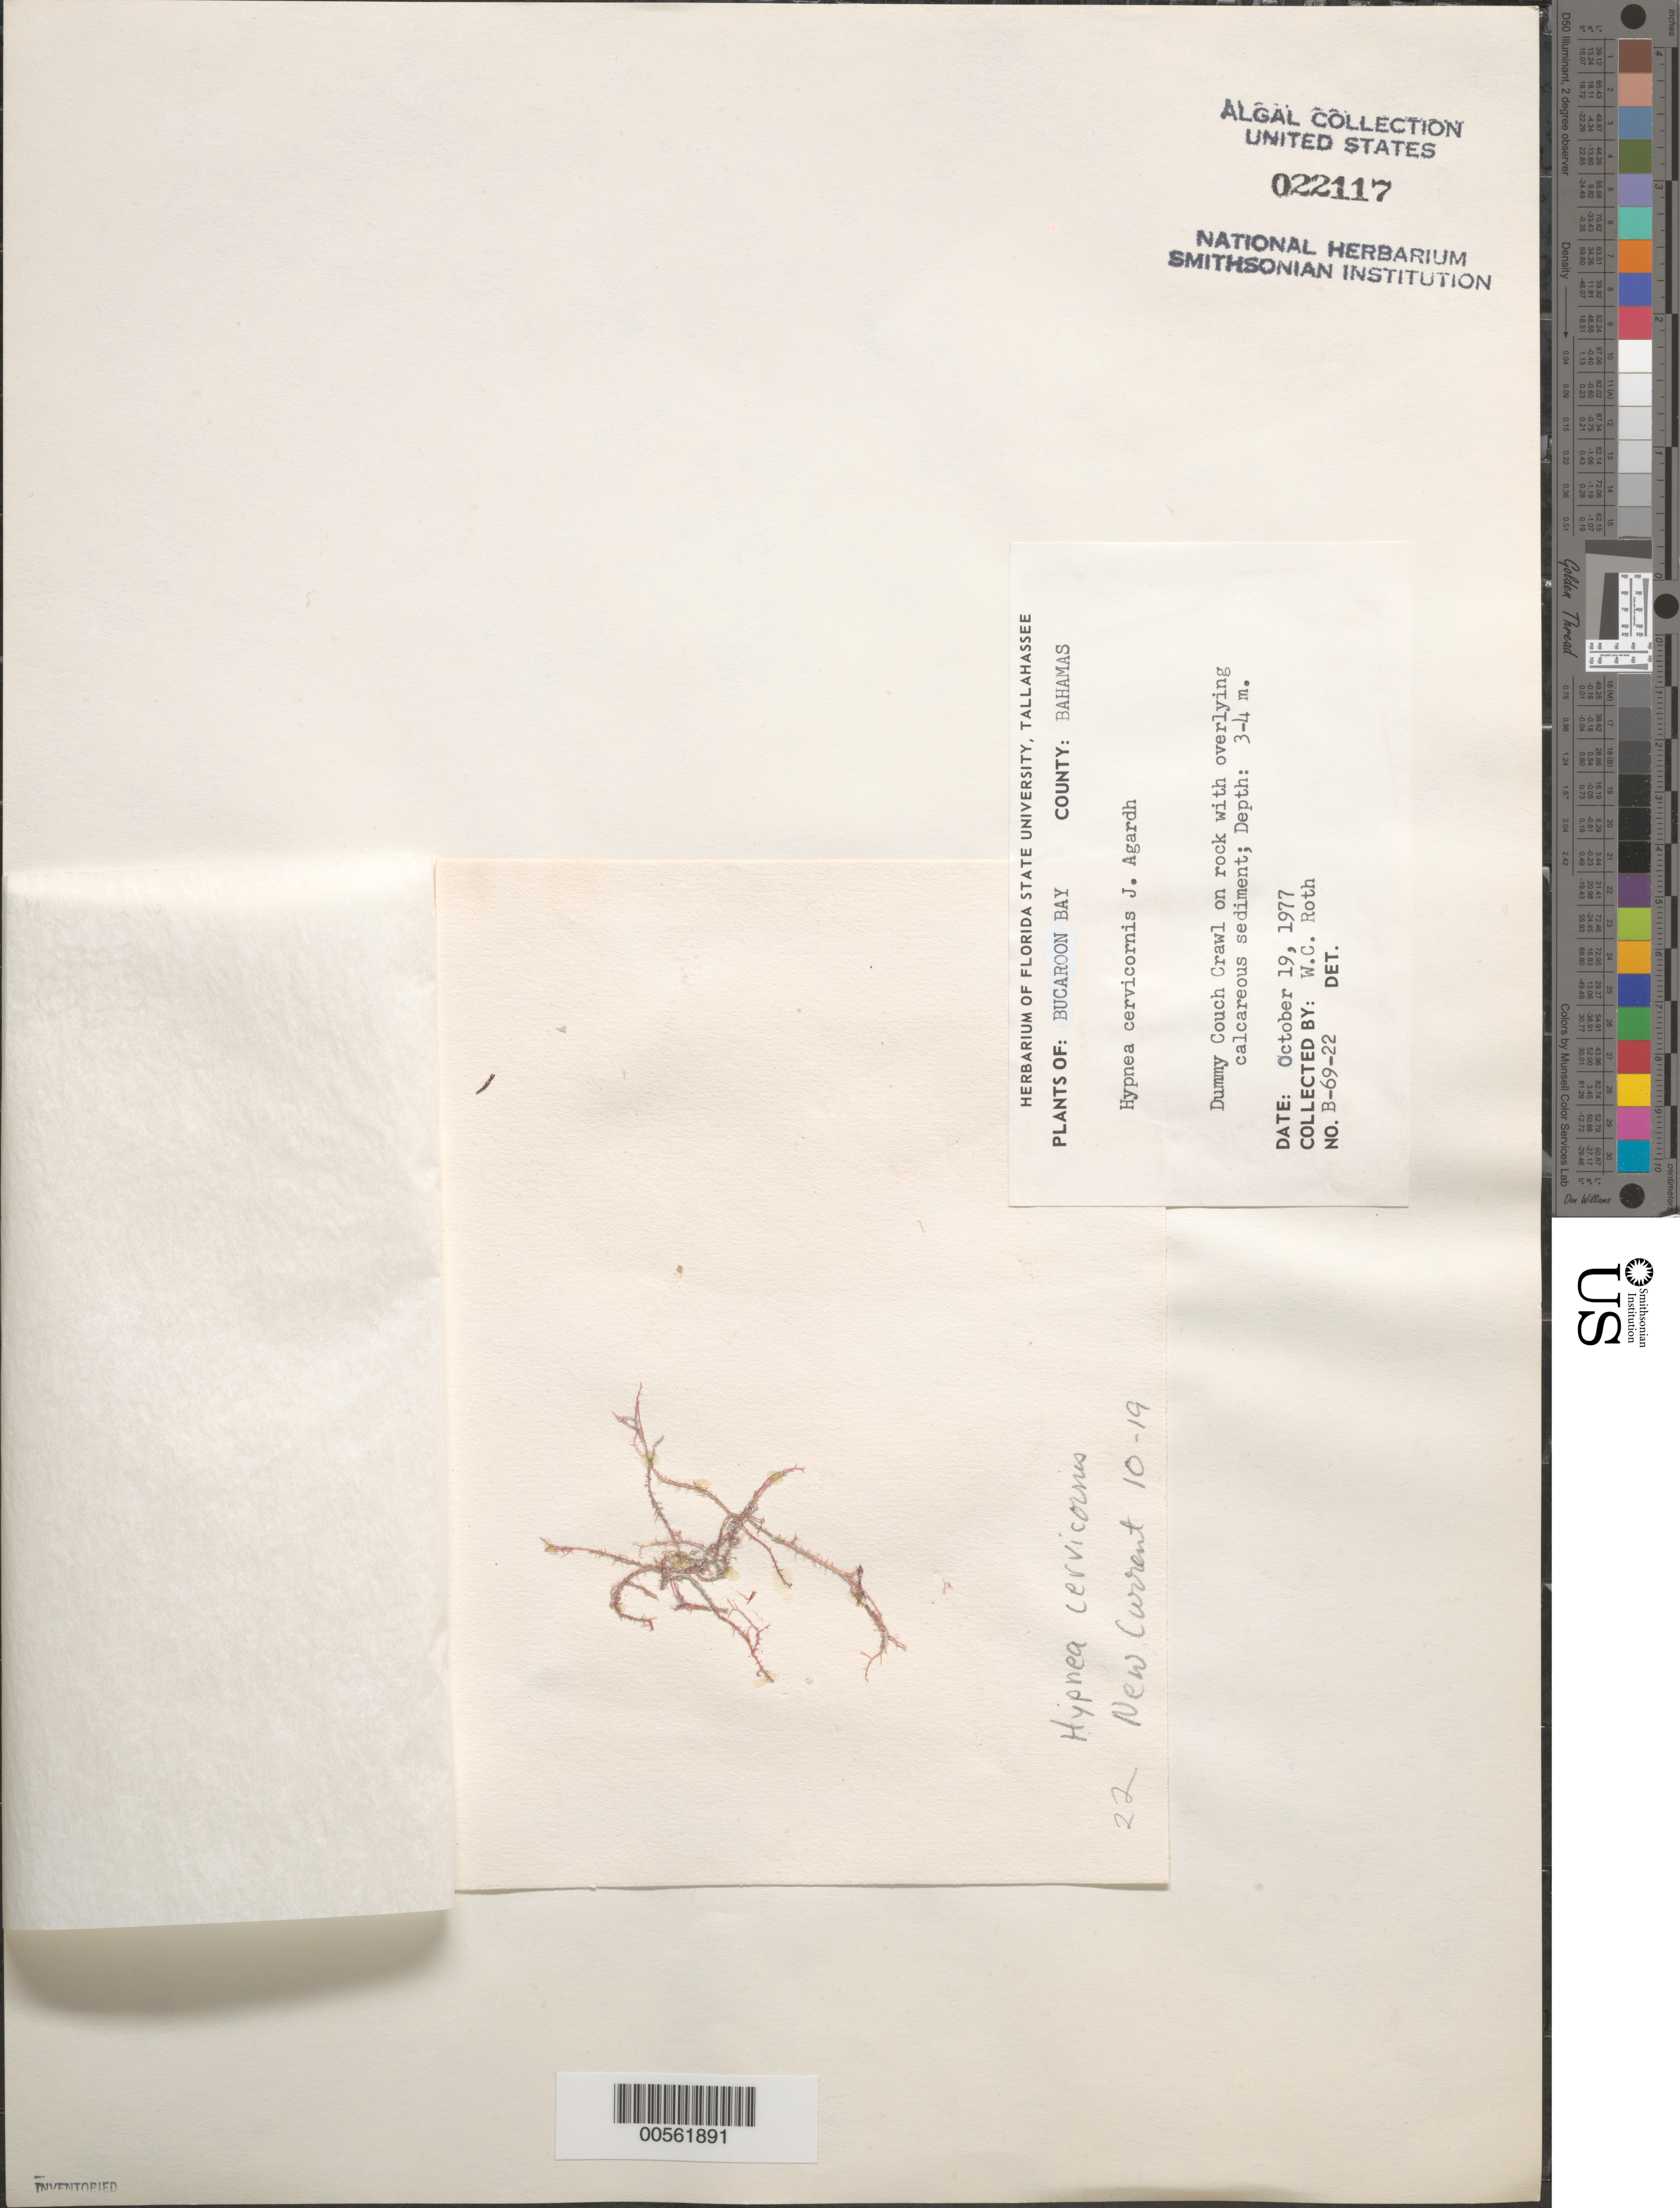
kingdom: Plantae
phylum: Rhodophyta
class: Florideophyceae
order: Gigartinales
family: Cystocloniaceae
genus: Hypnea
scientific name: Hypnea cervicornis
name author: J. Agardh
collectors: W. C. Roth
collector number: B-69-22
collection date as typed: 19 Oct 1977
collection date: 1977-10-19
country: Bahamas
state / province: Abaco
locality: Dummy couch crawl, buckaroon bay, great abaco island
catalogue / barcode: US 22117